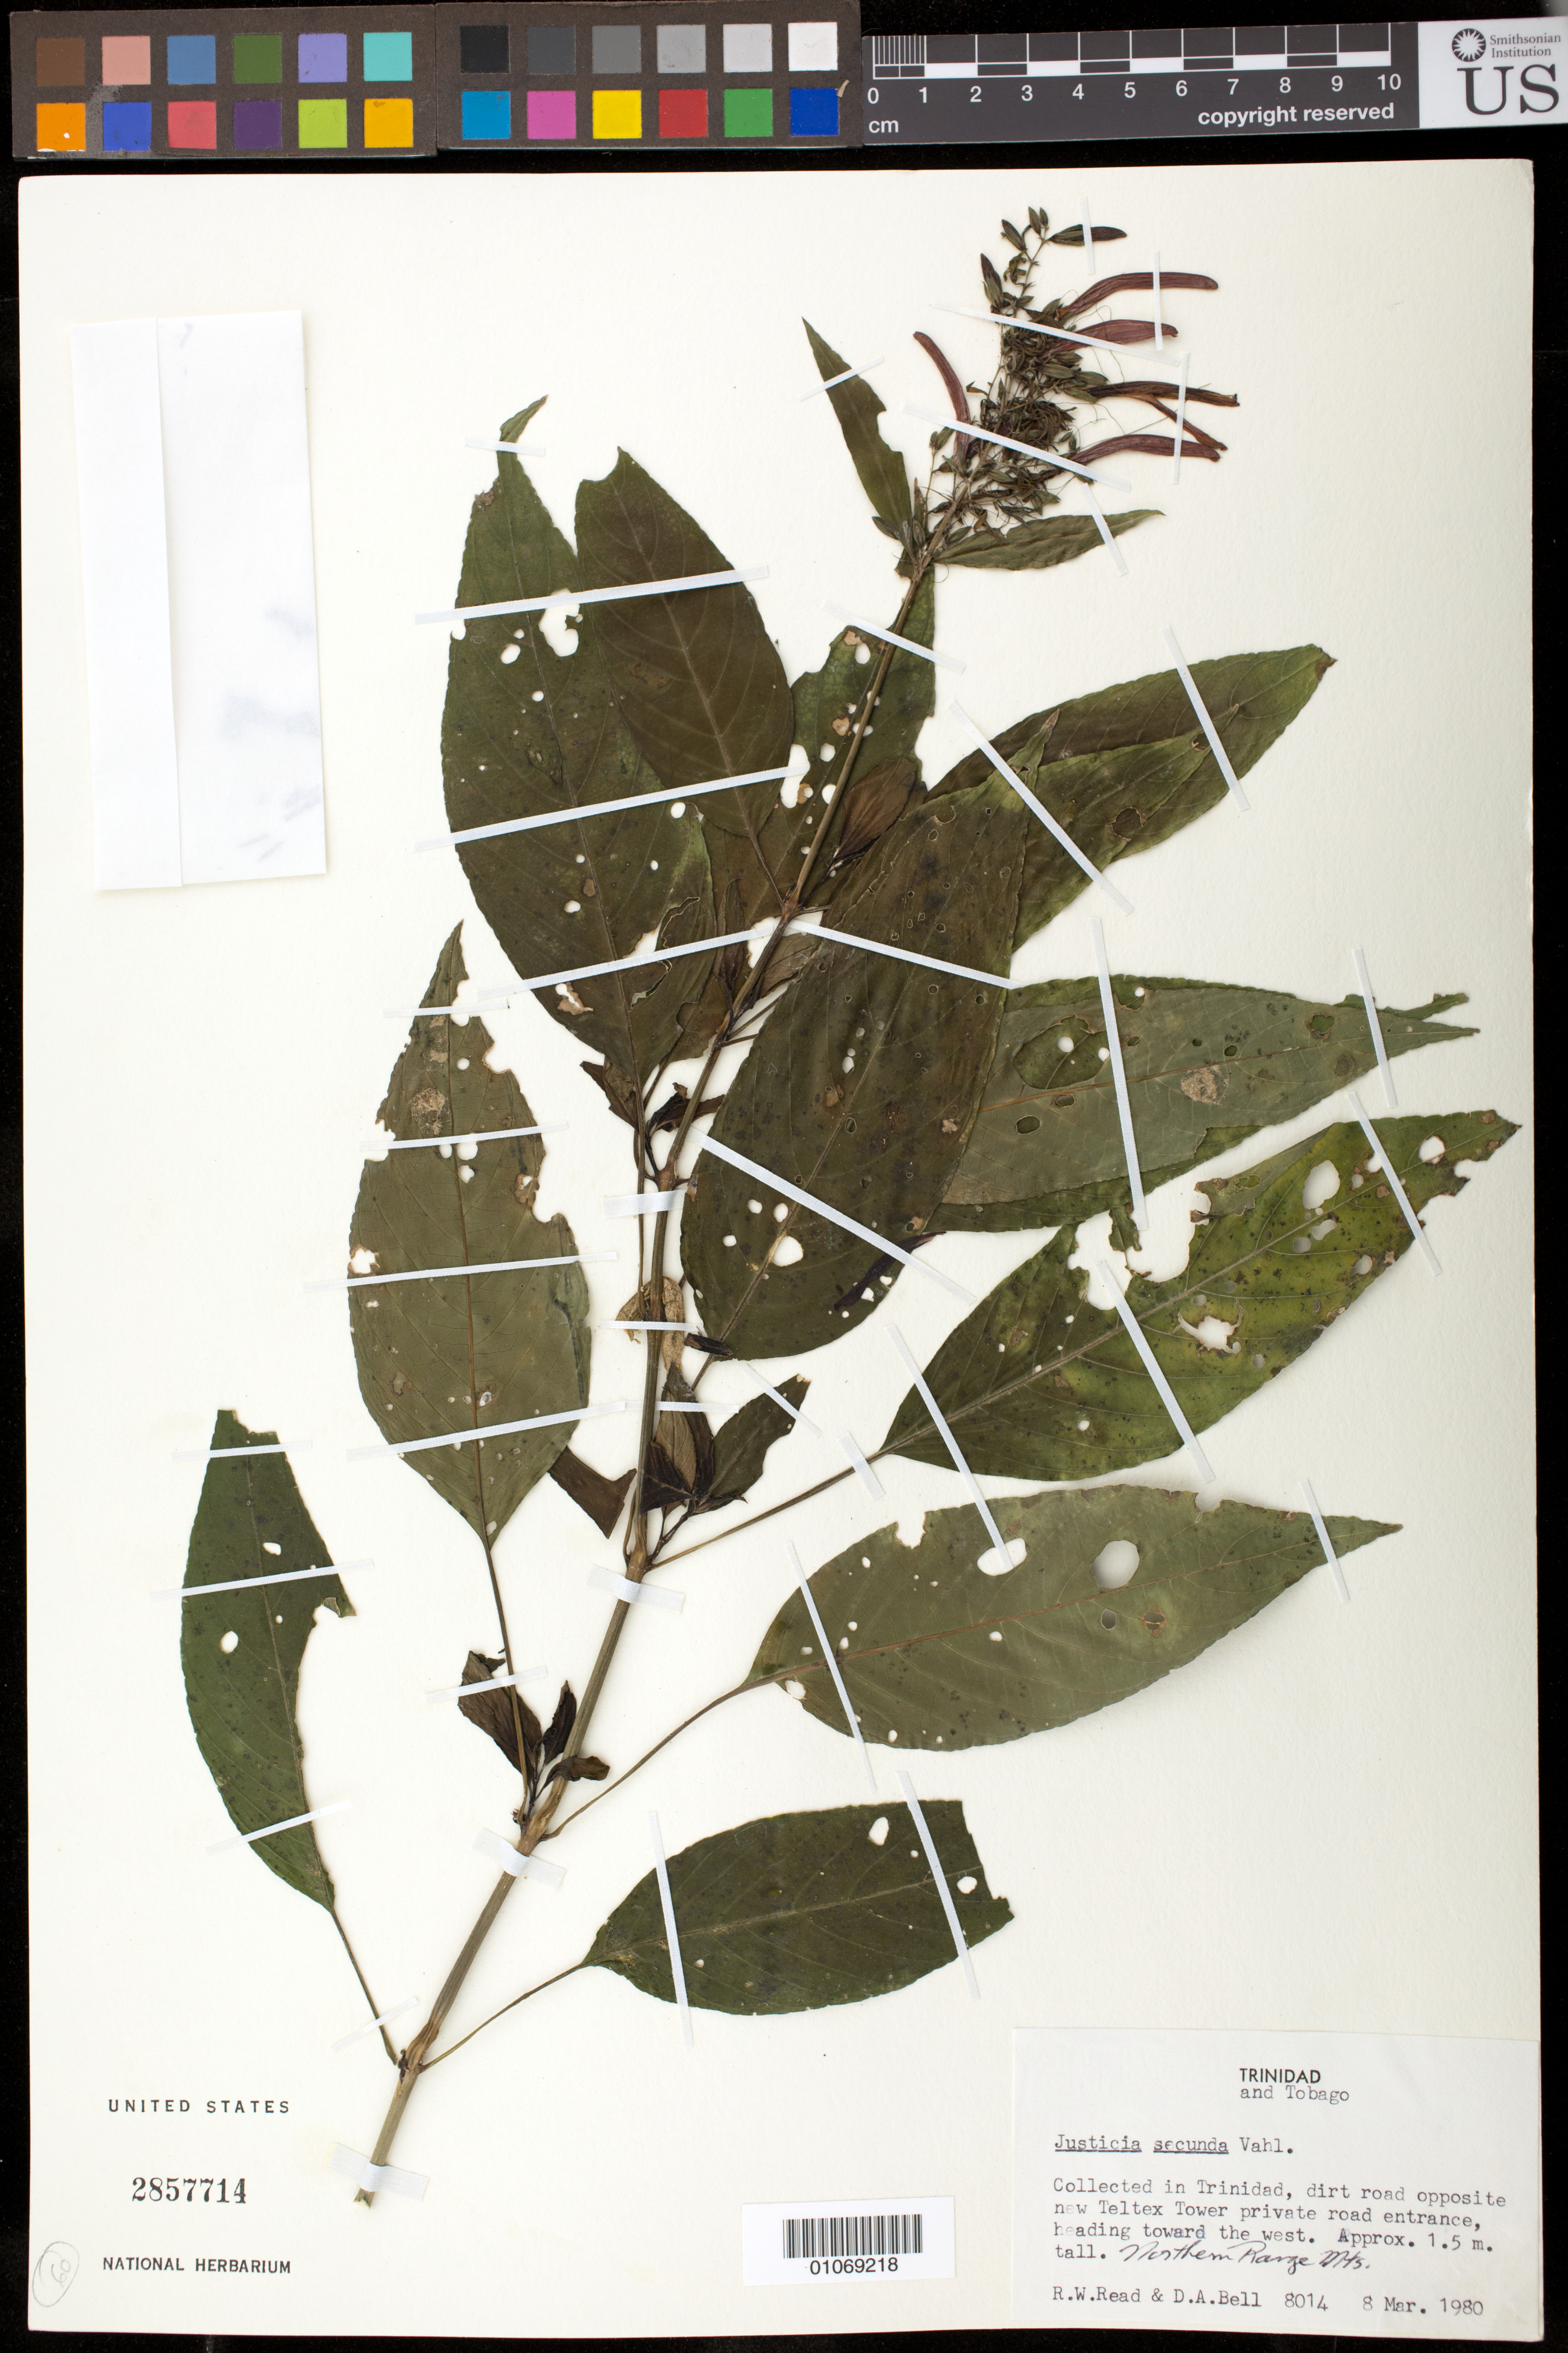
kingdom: Plantae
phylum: Tracheophyta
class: Magnoliopsida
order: Lamiales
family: Acanthaceae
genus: Justicia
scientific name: Justicia secunda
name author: Vahl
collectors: R. W. Read & D. A. Bell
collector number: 8014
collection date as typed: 08 Mar 1980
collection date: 1980-03-08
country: Trinidad and Tobago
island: Trinidad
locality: Collected on dirt road opposite new Teltex Tower private road entrance, heading toward the west. Northern Range Mountains.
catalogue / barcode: US 2857714